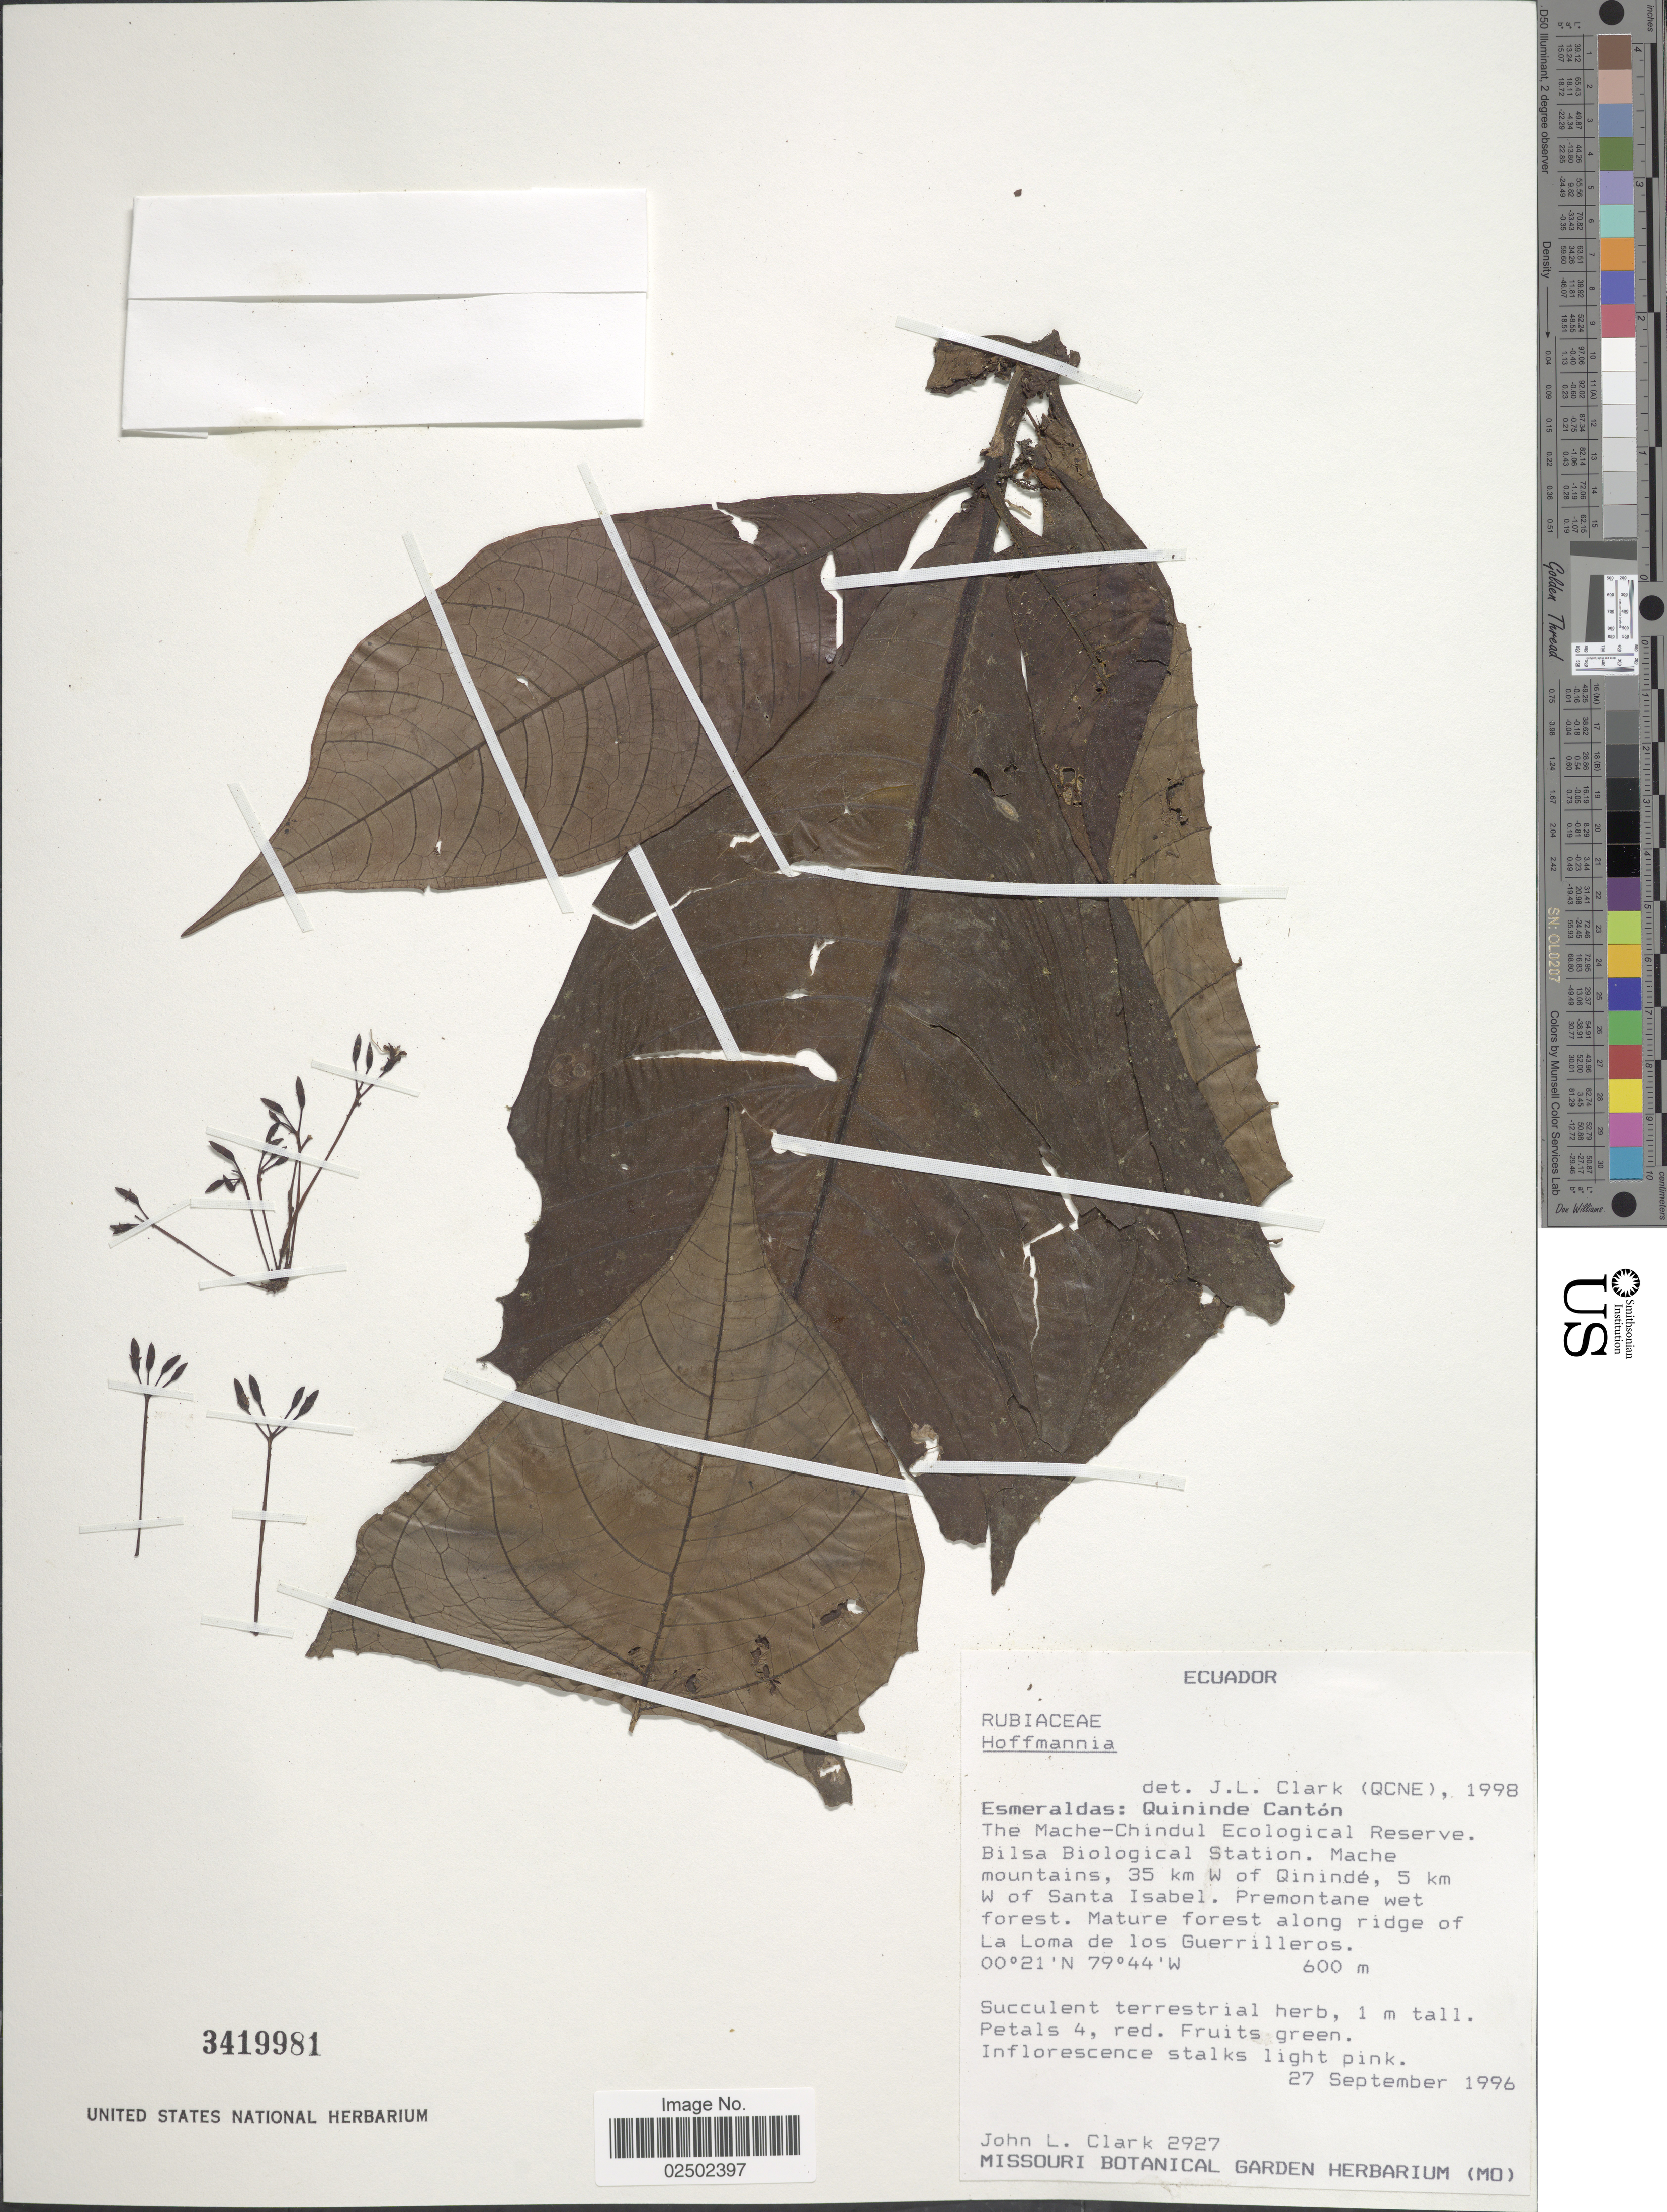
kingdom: Plantae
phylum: Tracheophyta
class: Magnoliopsida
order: Gentianales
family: Rubiaceae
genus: Hoffmannia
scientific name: Hoffmannia sp.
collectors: J. L. Clark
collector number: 2927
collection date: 1996-09-27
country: Ecuador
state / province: Esmeraldas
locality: Quininde Canton. The Mache-Chindul Ecological Reserve. Bilsa Biological Station. Mache mountains, 35 km W of Qininde, 5 km W of Santa Isabel. Mature forest along ridge of La Loma de Los Guerrilleros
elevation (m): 600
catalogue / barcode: US 3419981